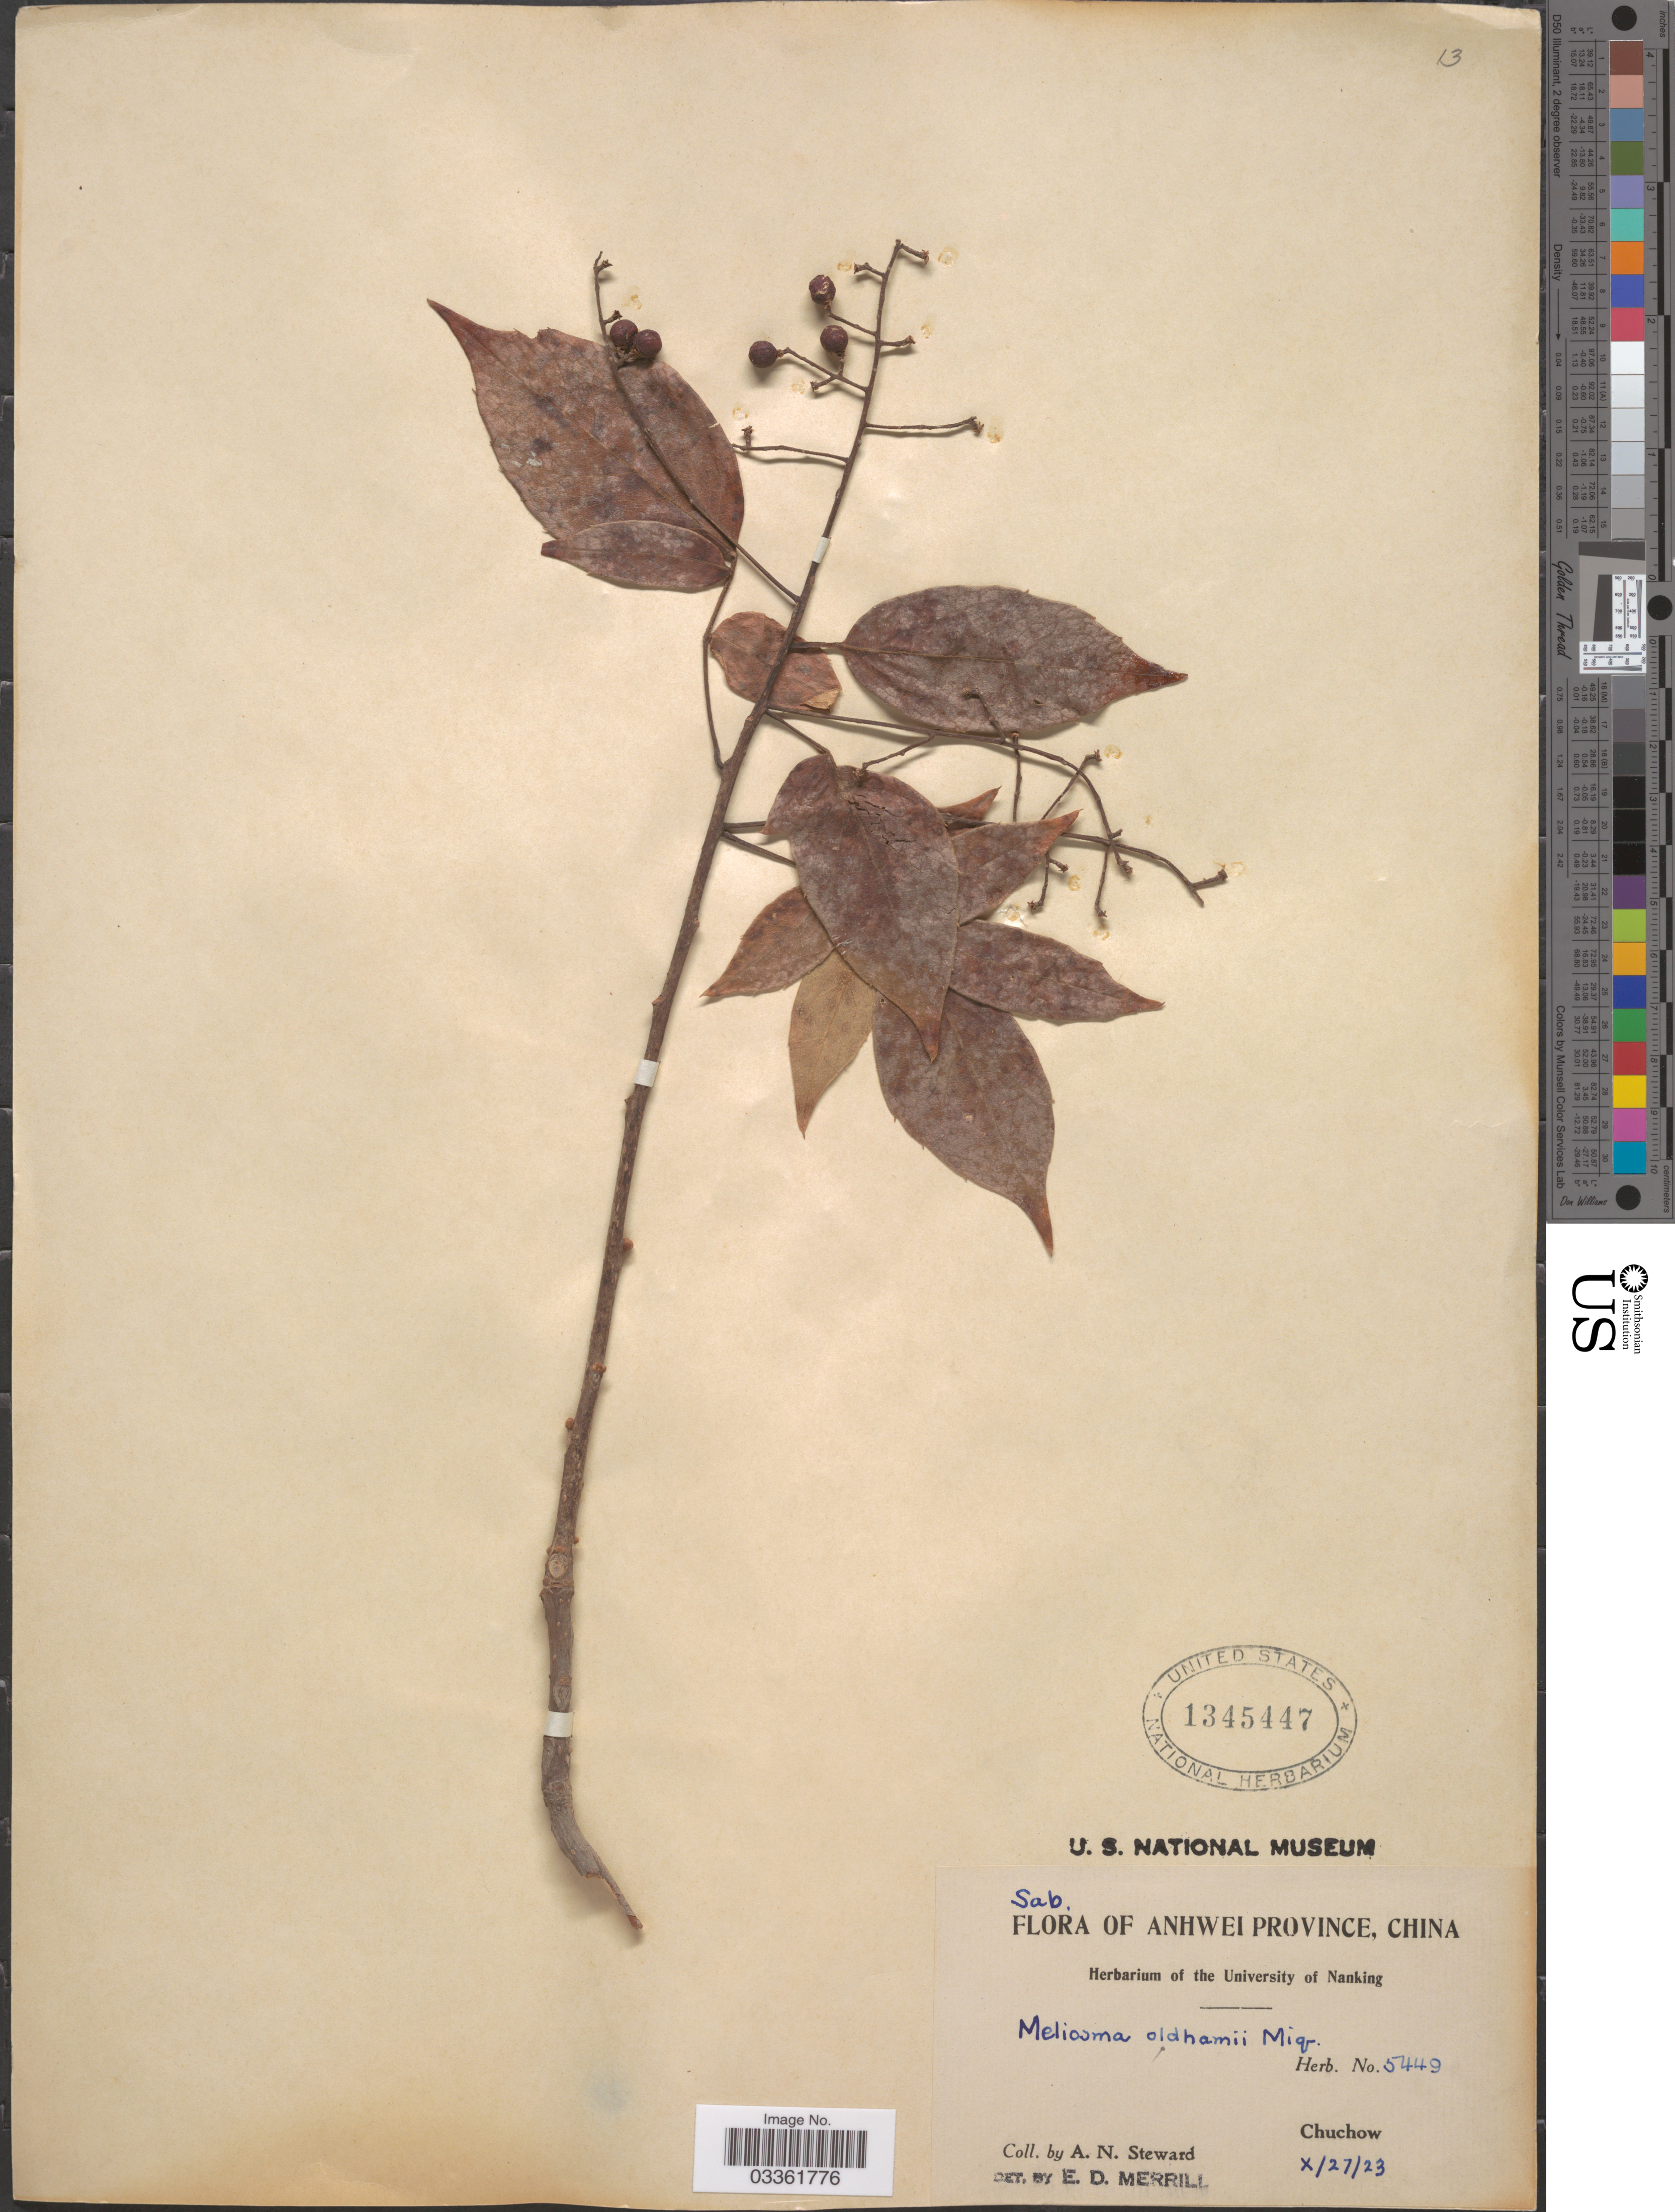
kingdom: Plantae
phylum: Tracheophyta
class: Magnoliopsida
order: Proteales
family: Sabiaceae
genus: Meliosma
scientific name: Meliosma rhoifolia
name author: Maxim.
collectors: A. N. Steward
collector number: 5449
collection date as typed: Transcribed d/m/y: 27/10/23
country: China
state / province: Anhui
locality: Anhwei Province. Chuchow.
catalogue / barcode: US 1345447